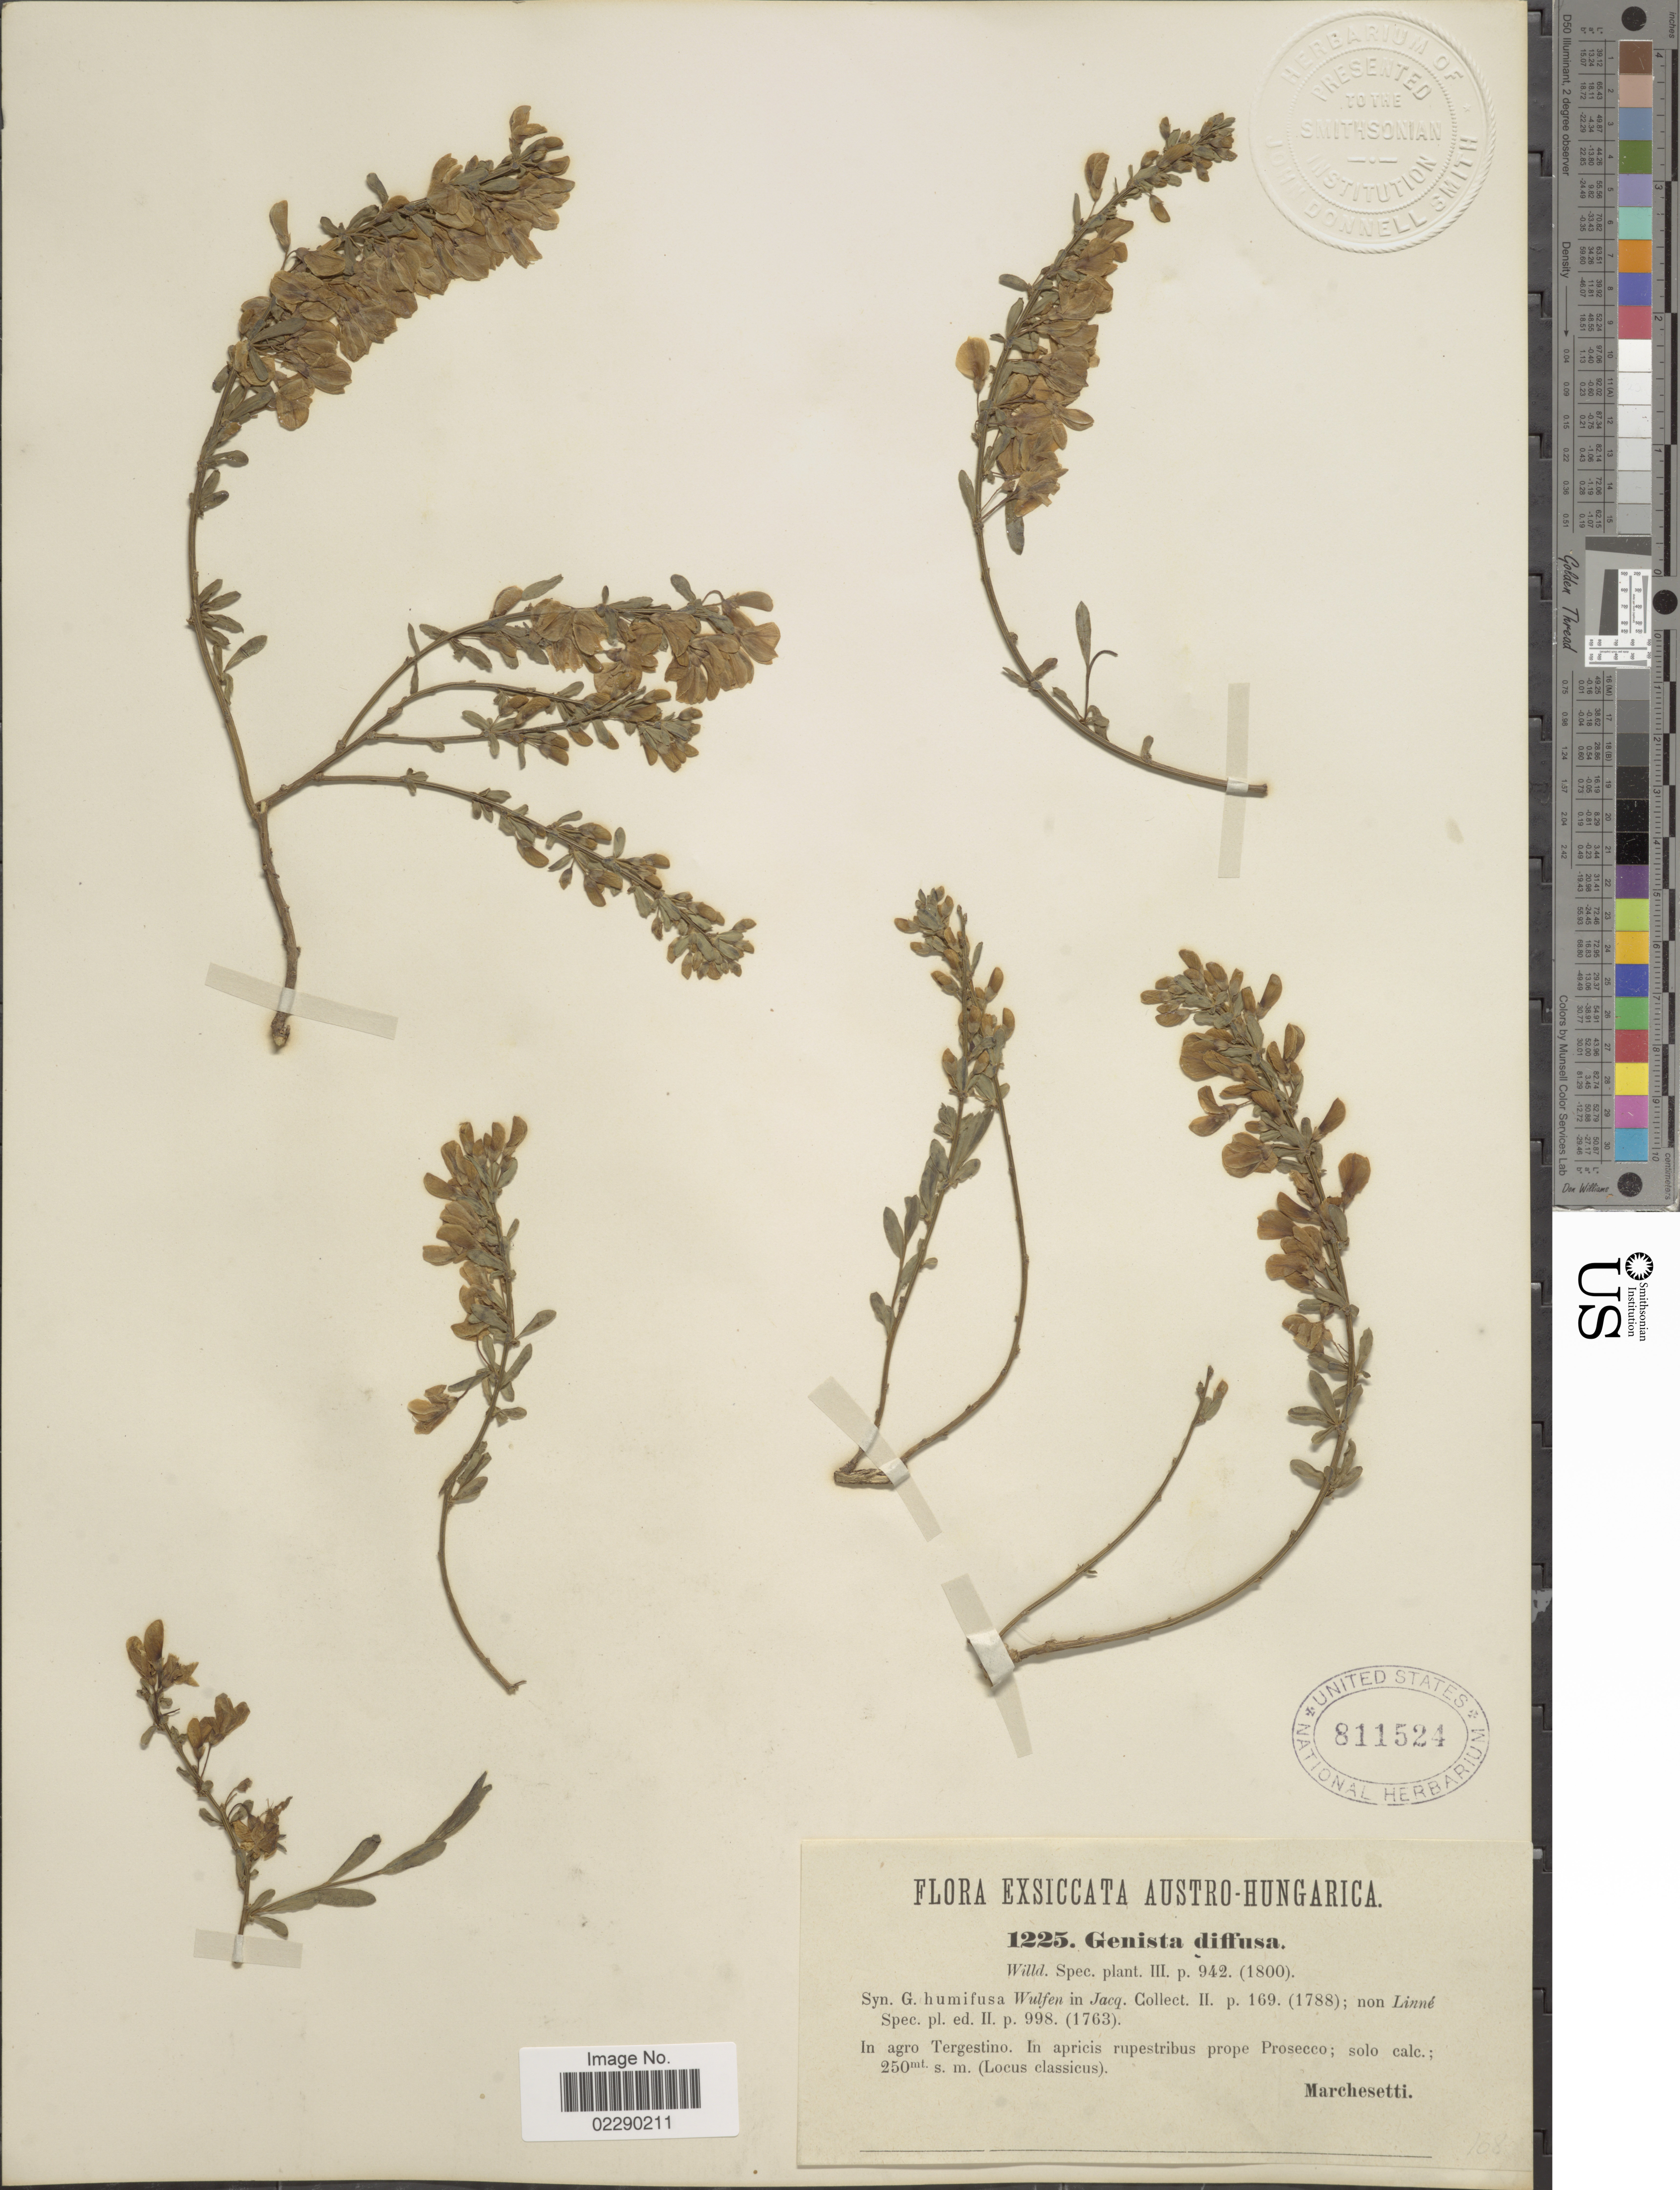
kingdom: Plantae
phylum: Tracheophyta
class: Magnoliopsida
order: Fabales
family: Fabaceae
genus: Cytisus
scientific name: Cytisus decumbens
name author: (Durande) Spach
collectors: -. Marchesetti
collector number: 1225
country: Italy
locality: Austro-Hungarica, agro Tergestino, prope Prosecco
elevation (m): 250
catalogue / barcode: US 811524